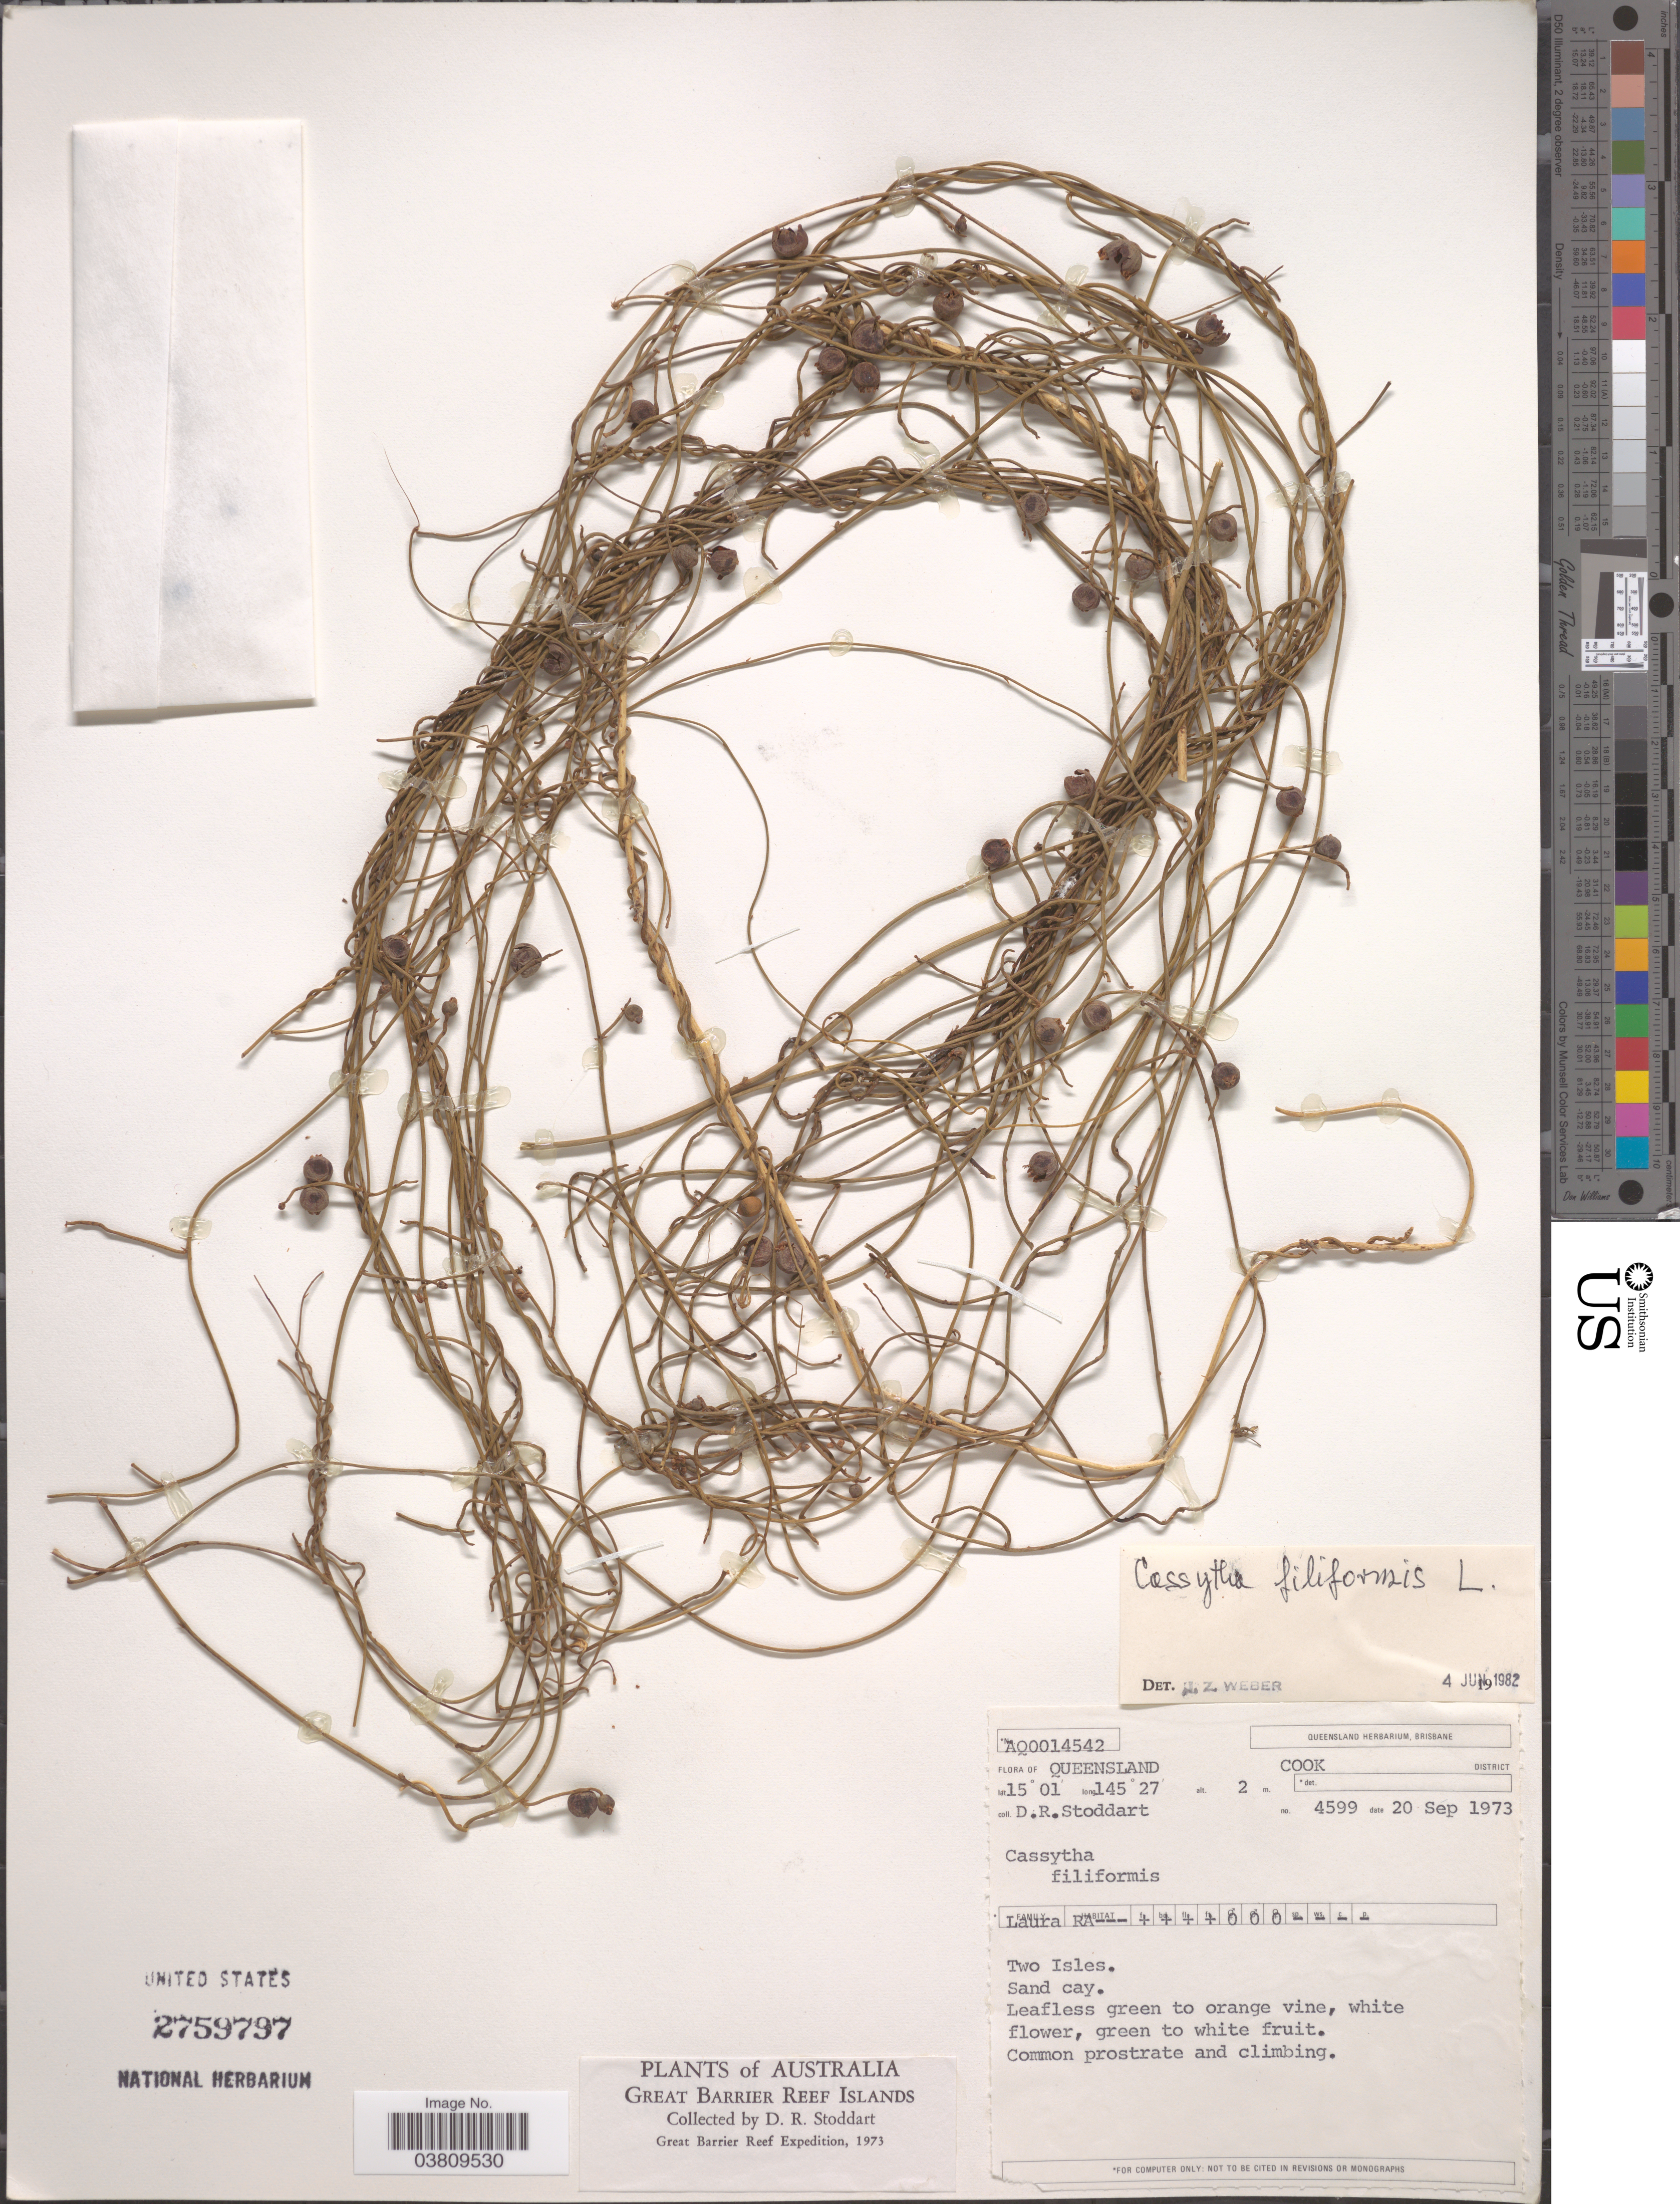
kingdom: Plantae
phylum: Tracheophyta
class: Magnoliopsida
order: Laurales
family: Lauraceae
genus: Cassytha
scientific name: Cassytha filiformis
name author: L.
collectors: D. R. Stoddart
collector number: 4599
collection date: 1973-09-20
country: Australia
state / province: Queensland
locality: Cook District. Two Isles. Great Barrier Reef Islands.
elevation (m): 2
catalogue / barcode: US 2759797